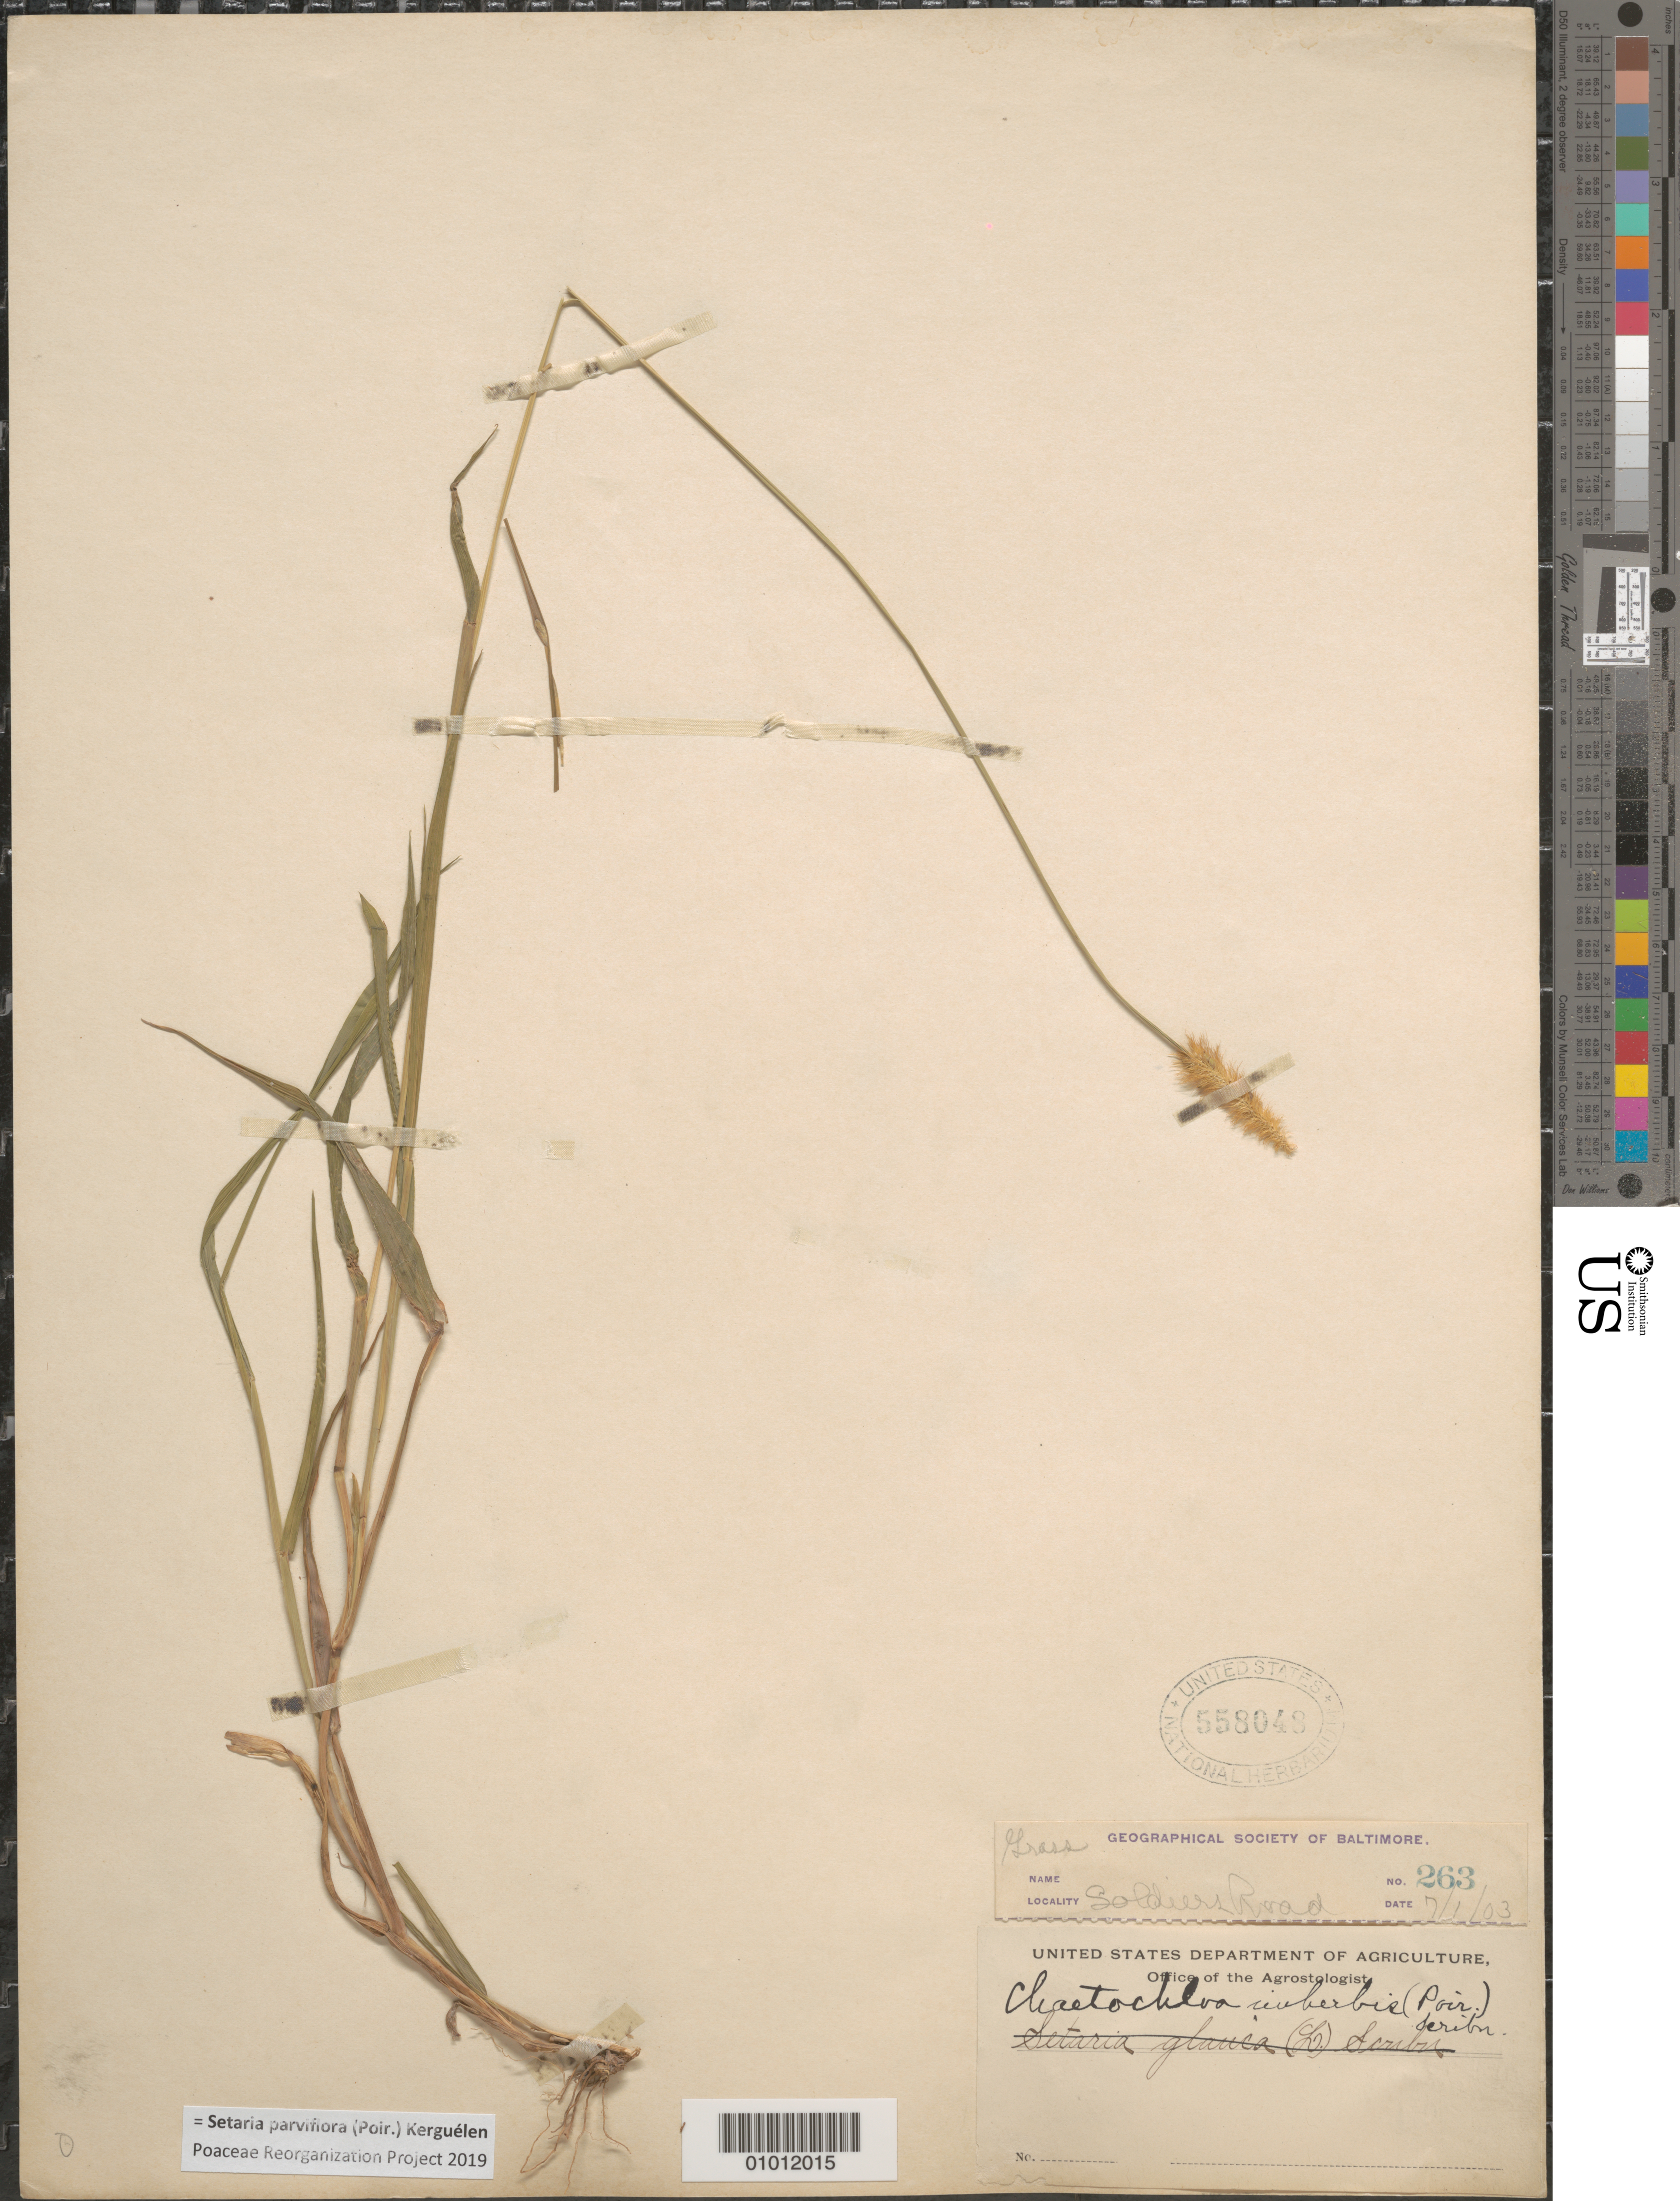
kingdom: Plantae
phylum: Tracheophyta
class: Liliopsida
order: Poales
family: Poaceae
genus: Setaria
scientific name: Setaria parviflora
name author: (Poir.) Kerguélen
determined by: Poaceae Reorganization Project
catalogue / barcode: US 558048